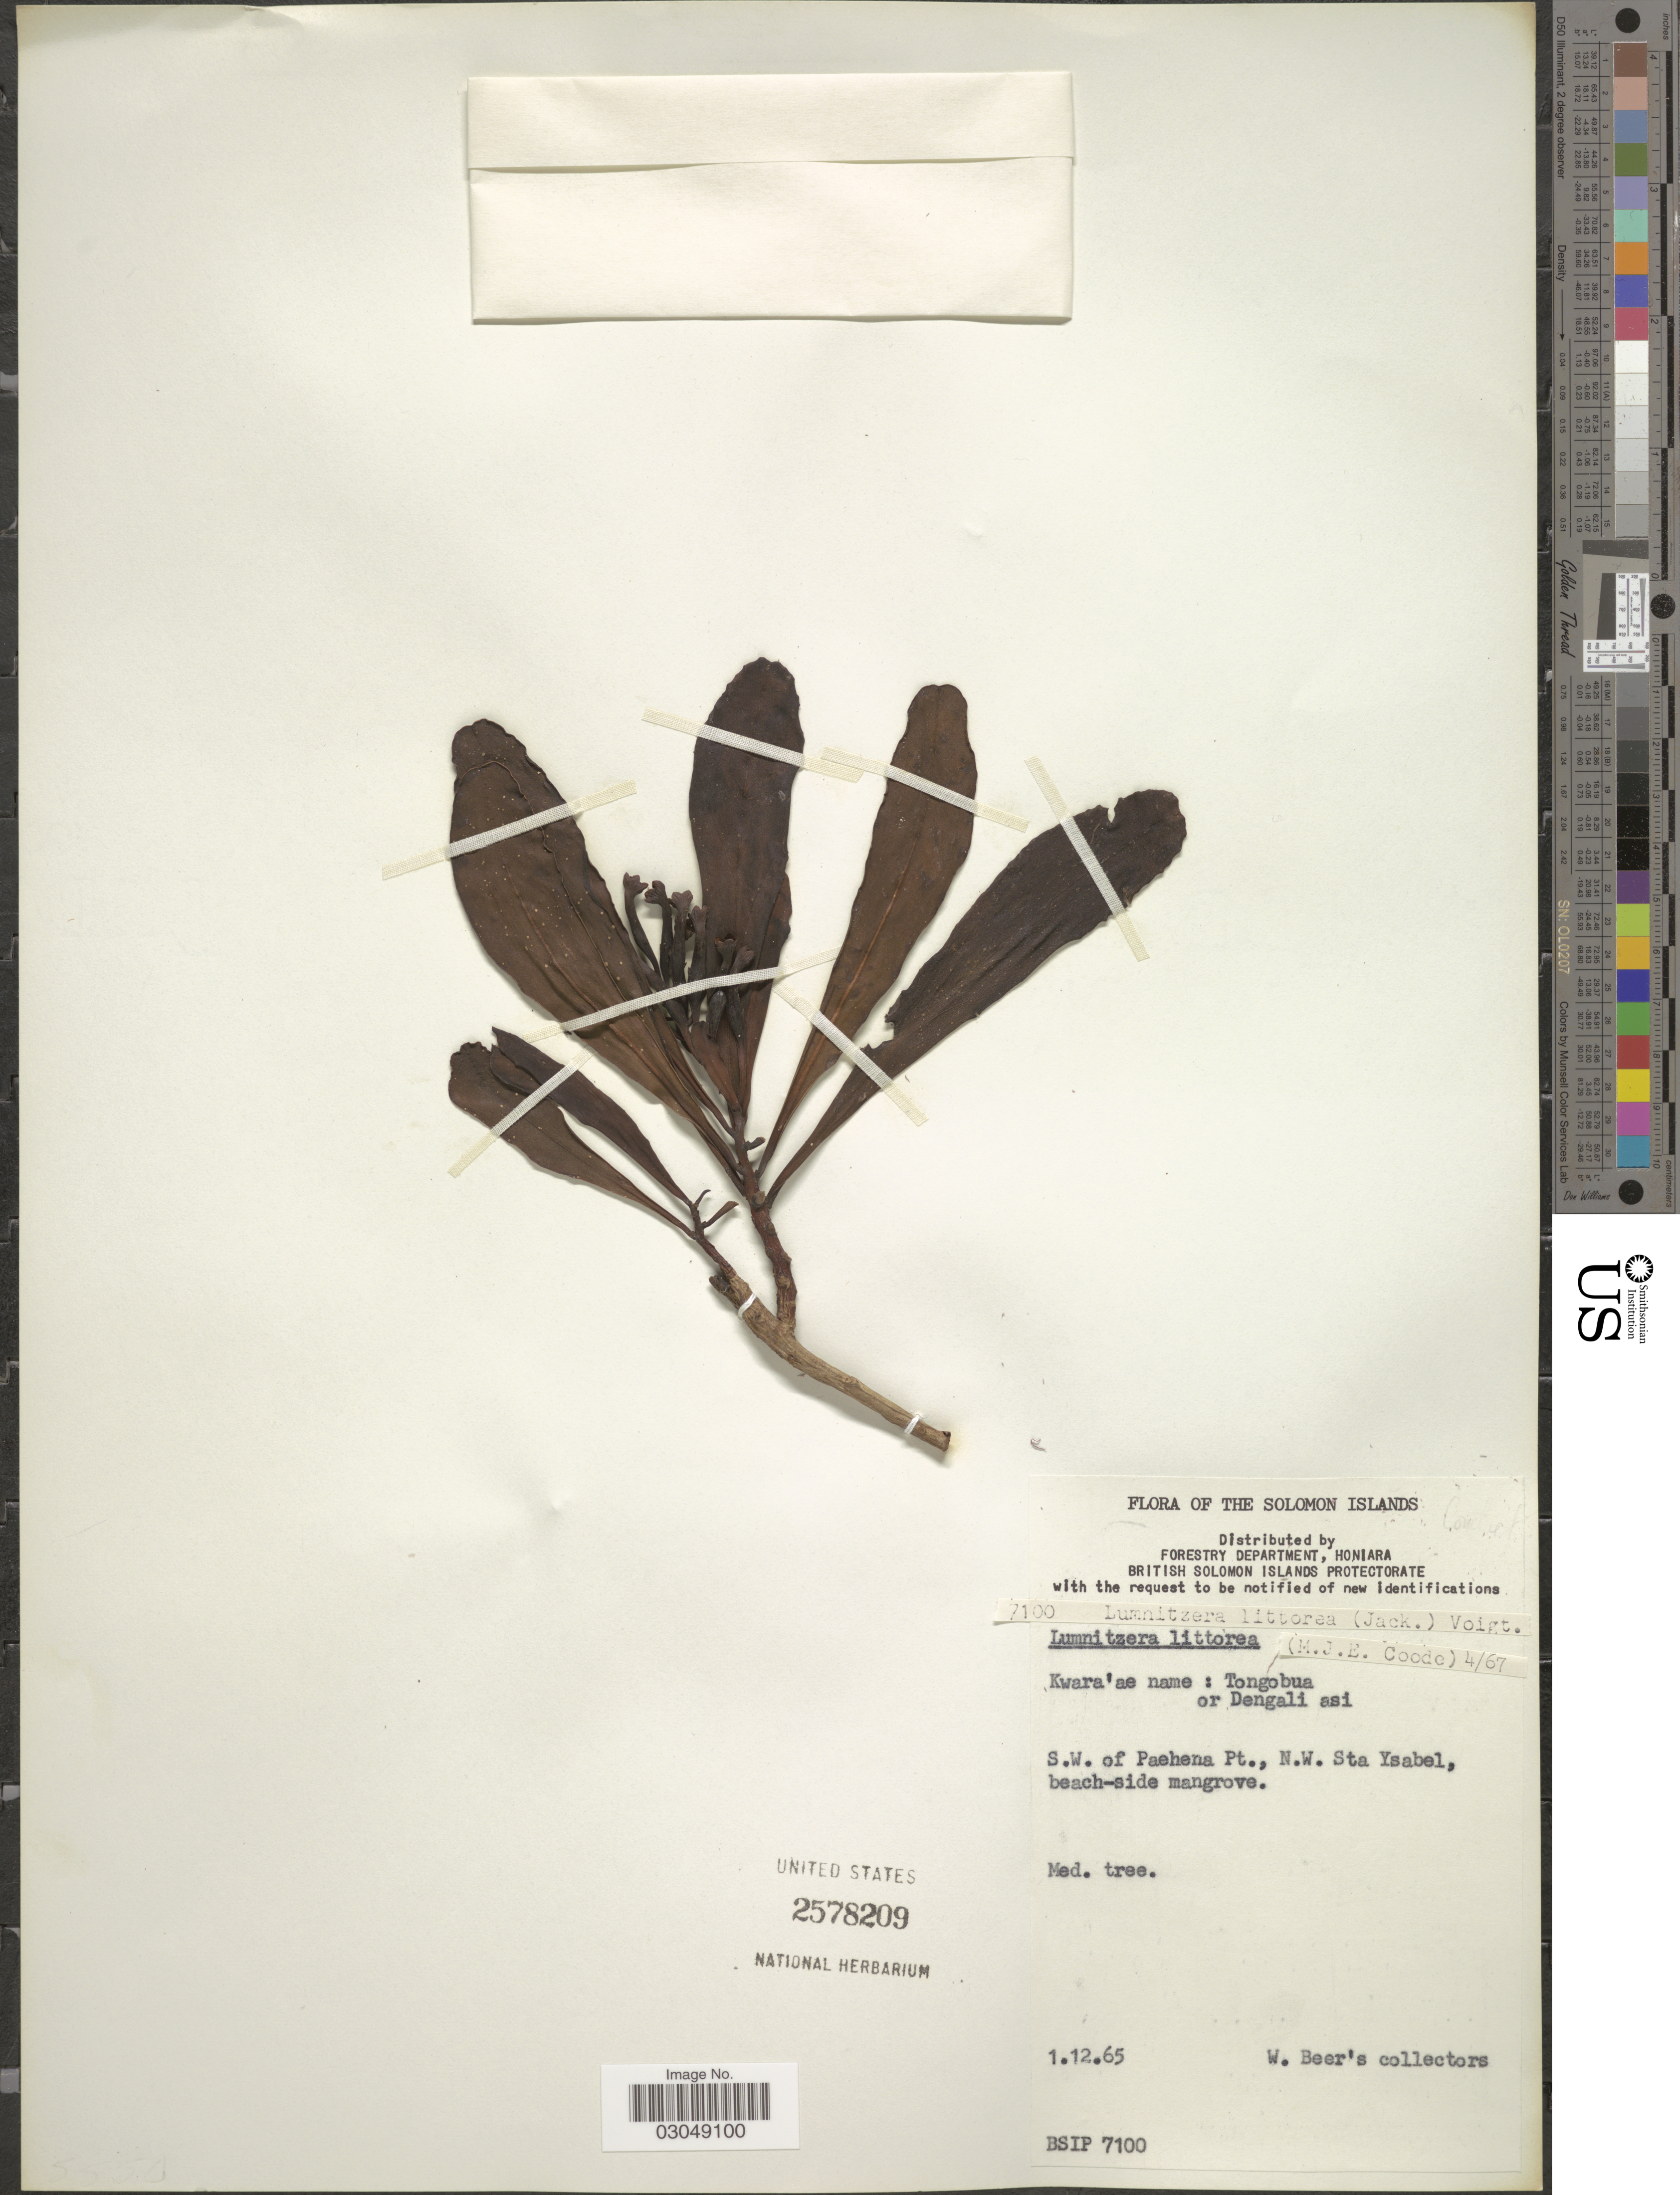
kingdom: Plantae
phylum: Tracheophyta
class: Magnoliopsida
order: Myrtales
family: Combretaceae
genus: Lumnitzera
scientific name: Lumnitzera littorea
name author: (Jack) Voight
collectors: W. Beer's Collectors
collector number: BSIP7100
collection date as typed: Transcribed d/m/y: 1/12/65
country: Solomon Islands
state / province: Solomon Islands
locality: S.W. of Paehena Pt., N.W. Sta Ysabel, beach-side mangrove.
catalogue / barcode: US 2578209